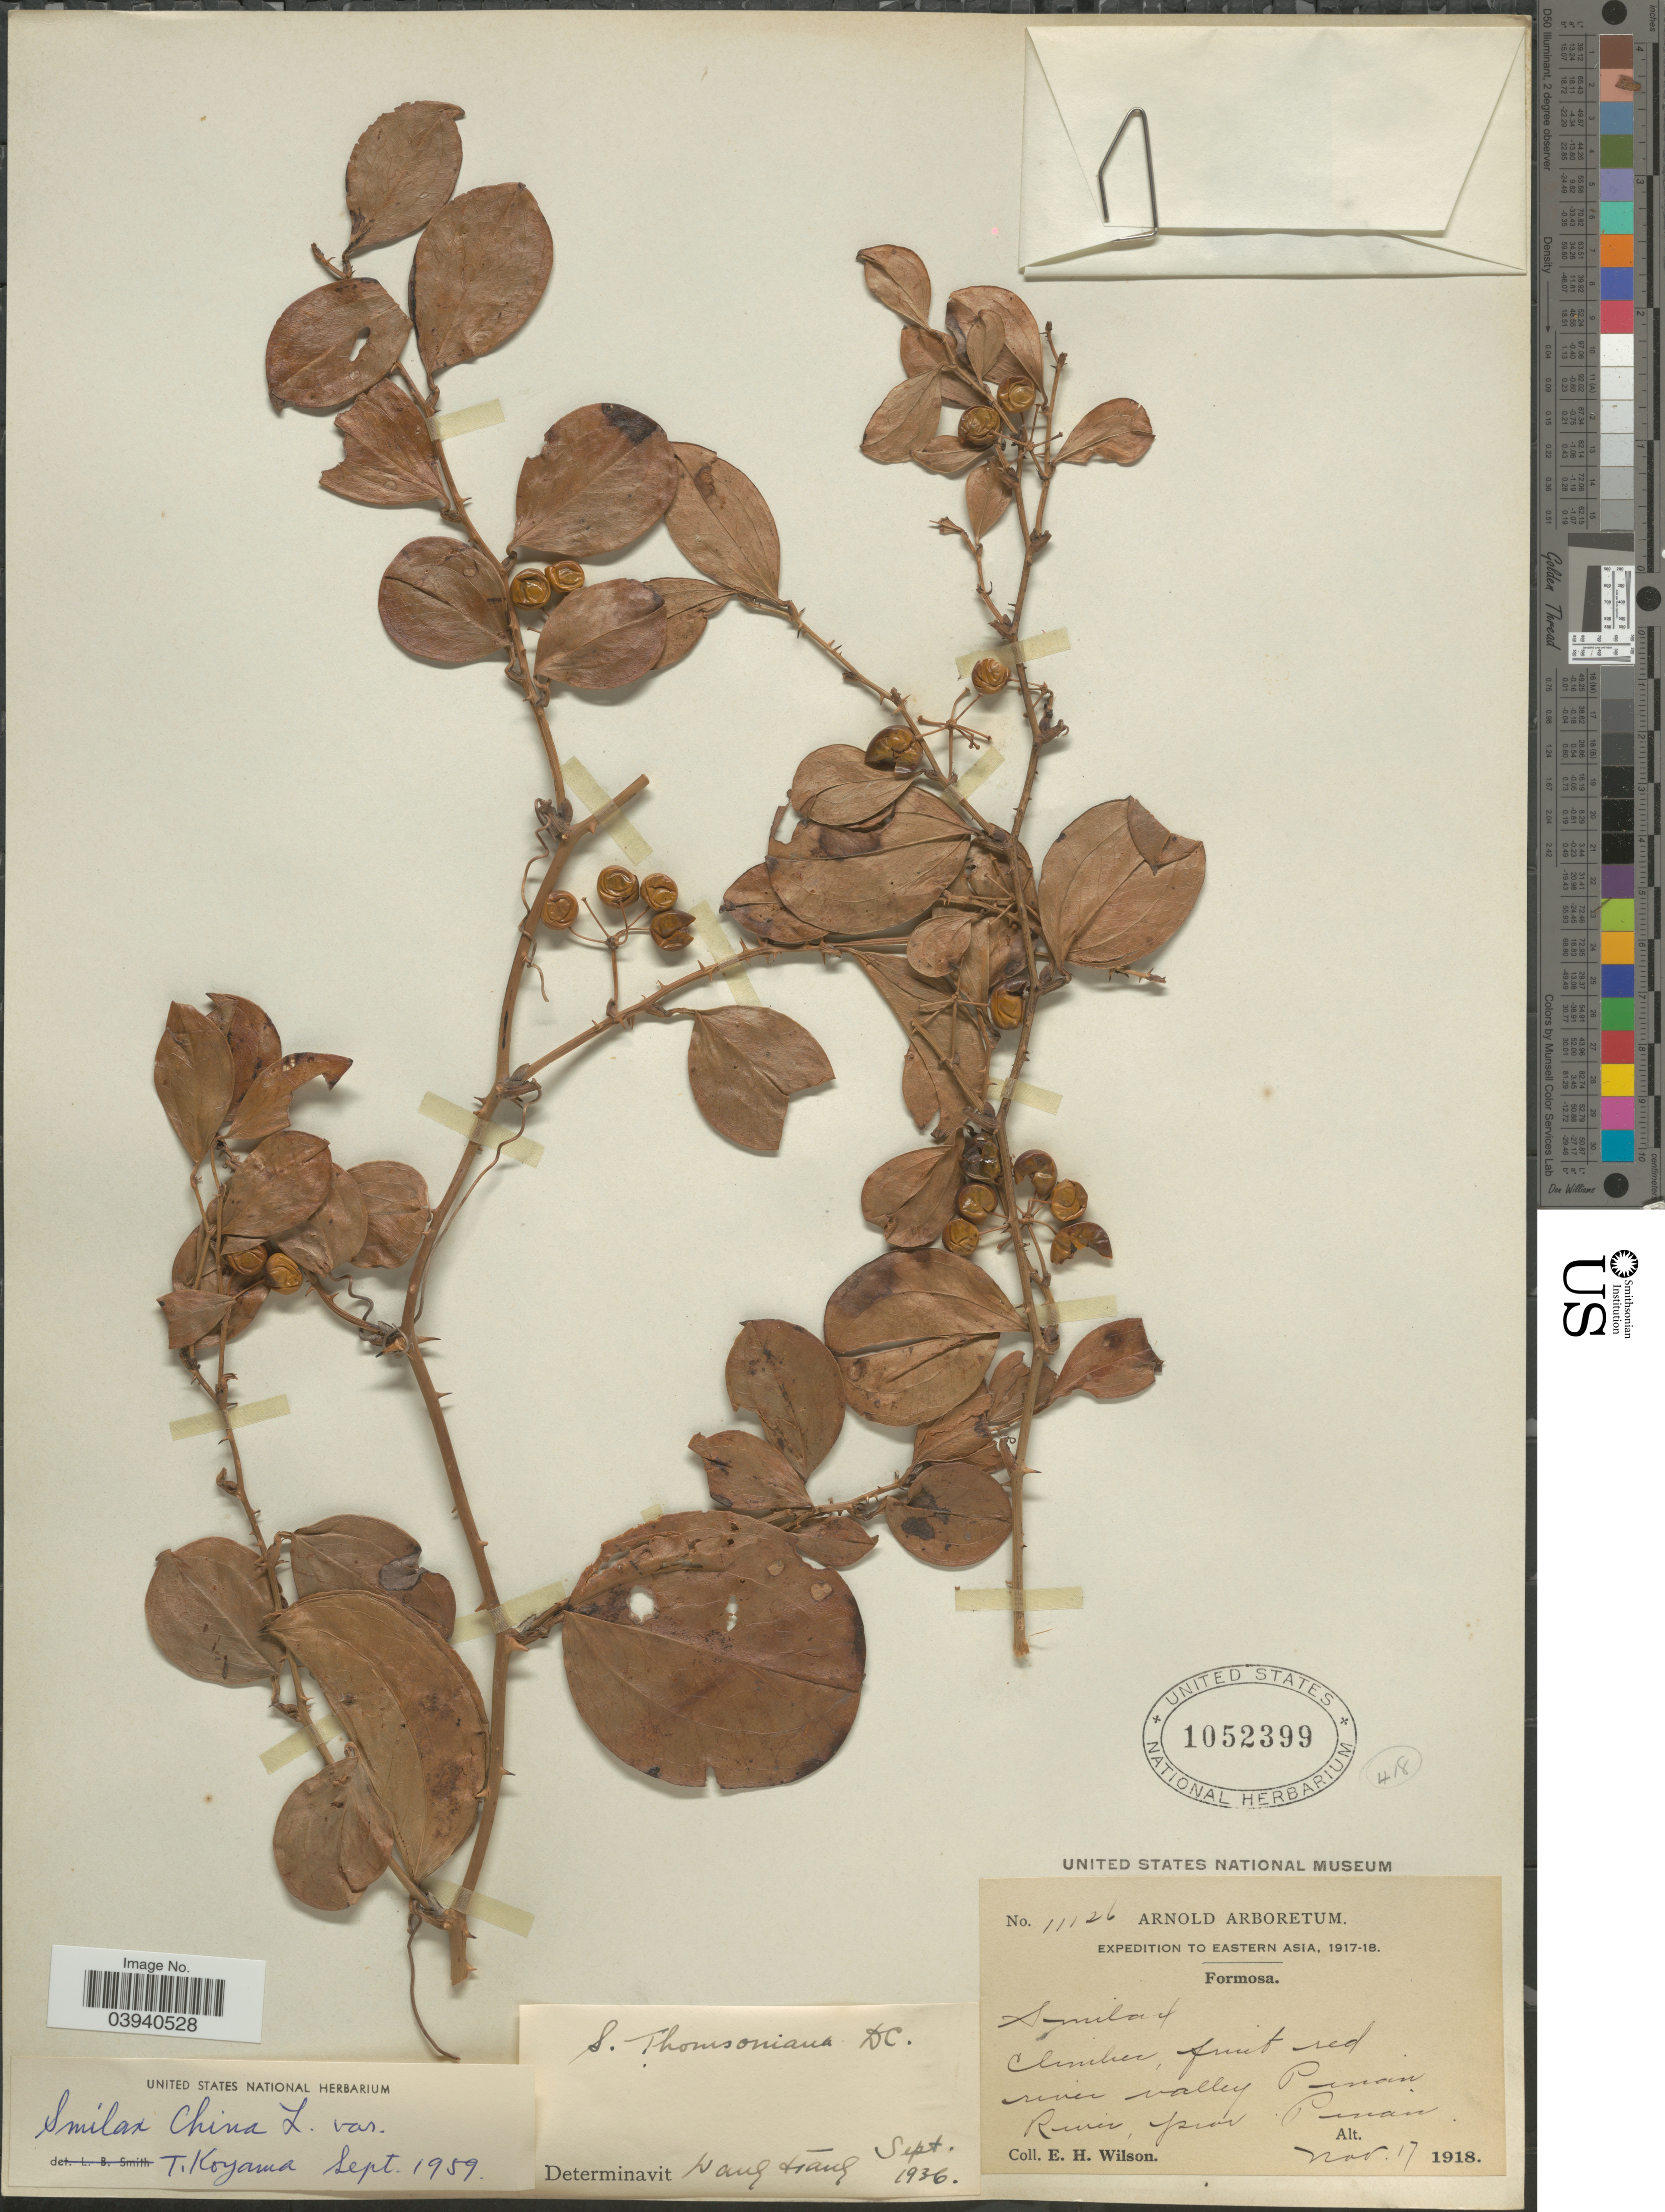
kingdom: Plantae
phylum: Tracheophyta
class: Liliopsida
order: Liliales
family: Smilacaceae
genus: Smilax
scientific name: Smilax china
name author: L.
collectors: E. Wilson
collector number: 11126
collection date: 1918-11-17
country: Taiwan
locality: Eastern Asia. Red river valley Pinan River, prov. Pinan.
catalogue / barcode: US 1052399